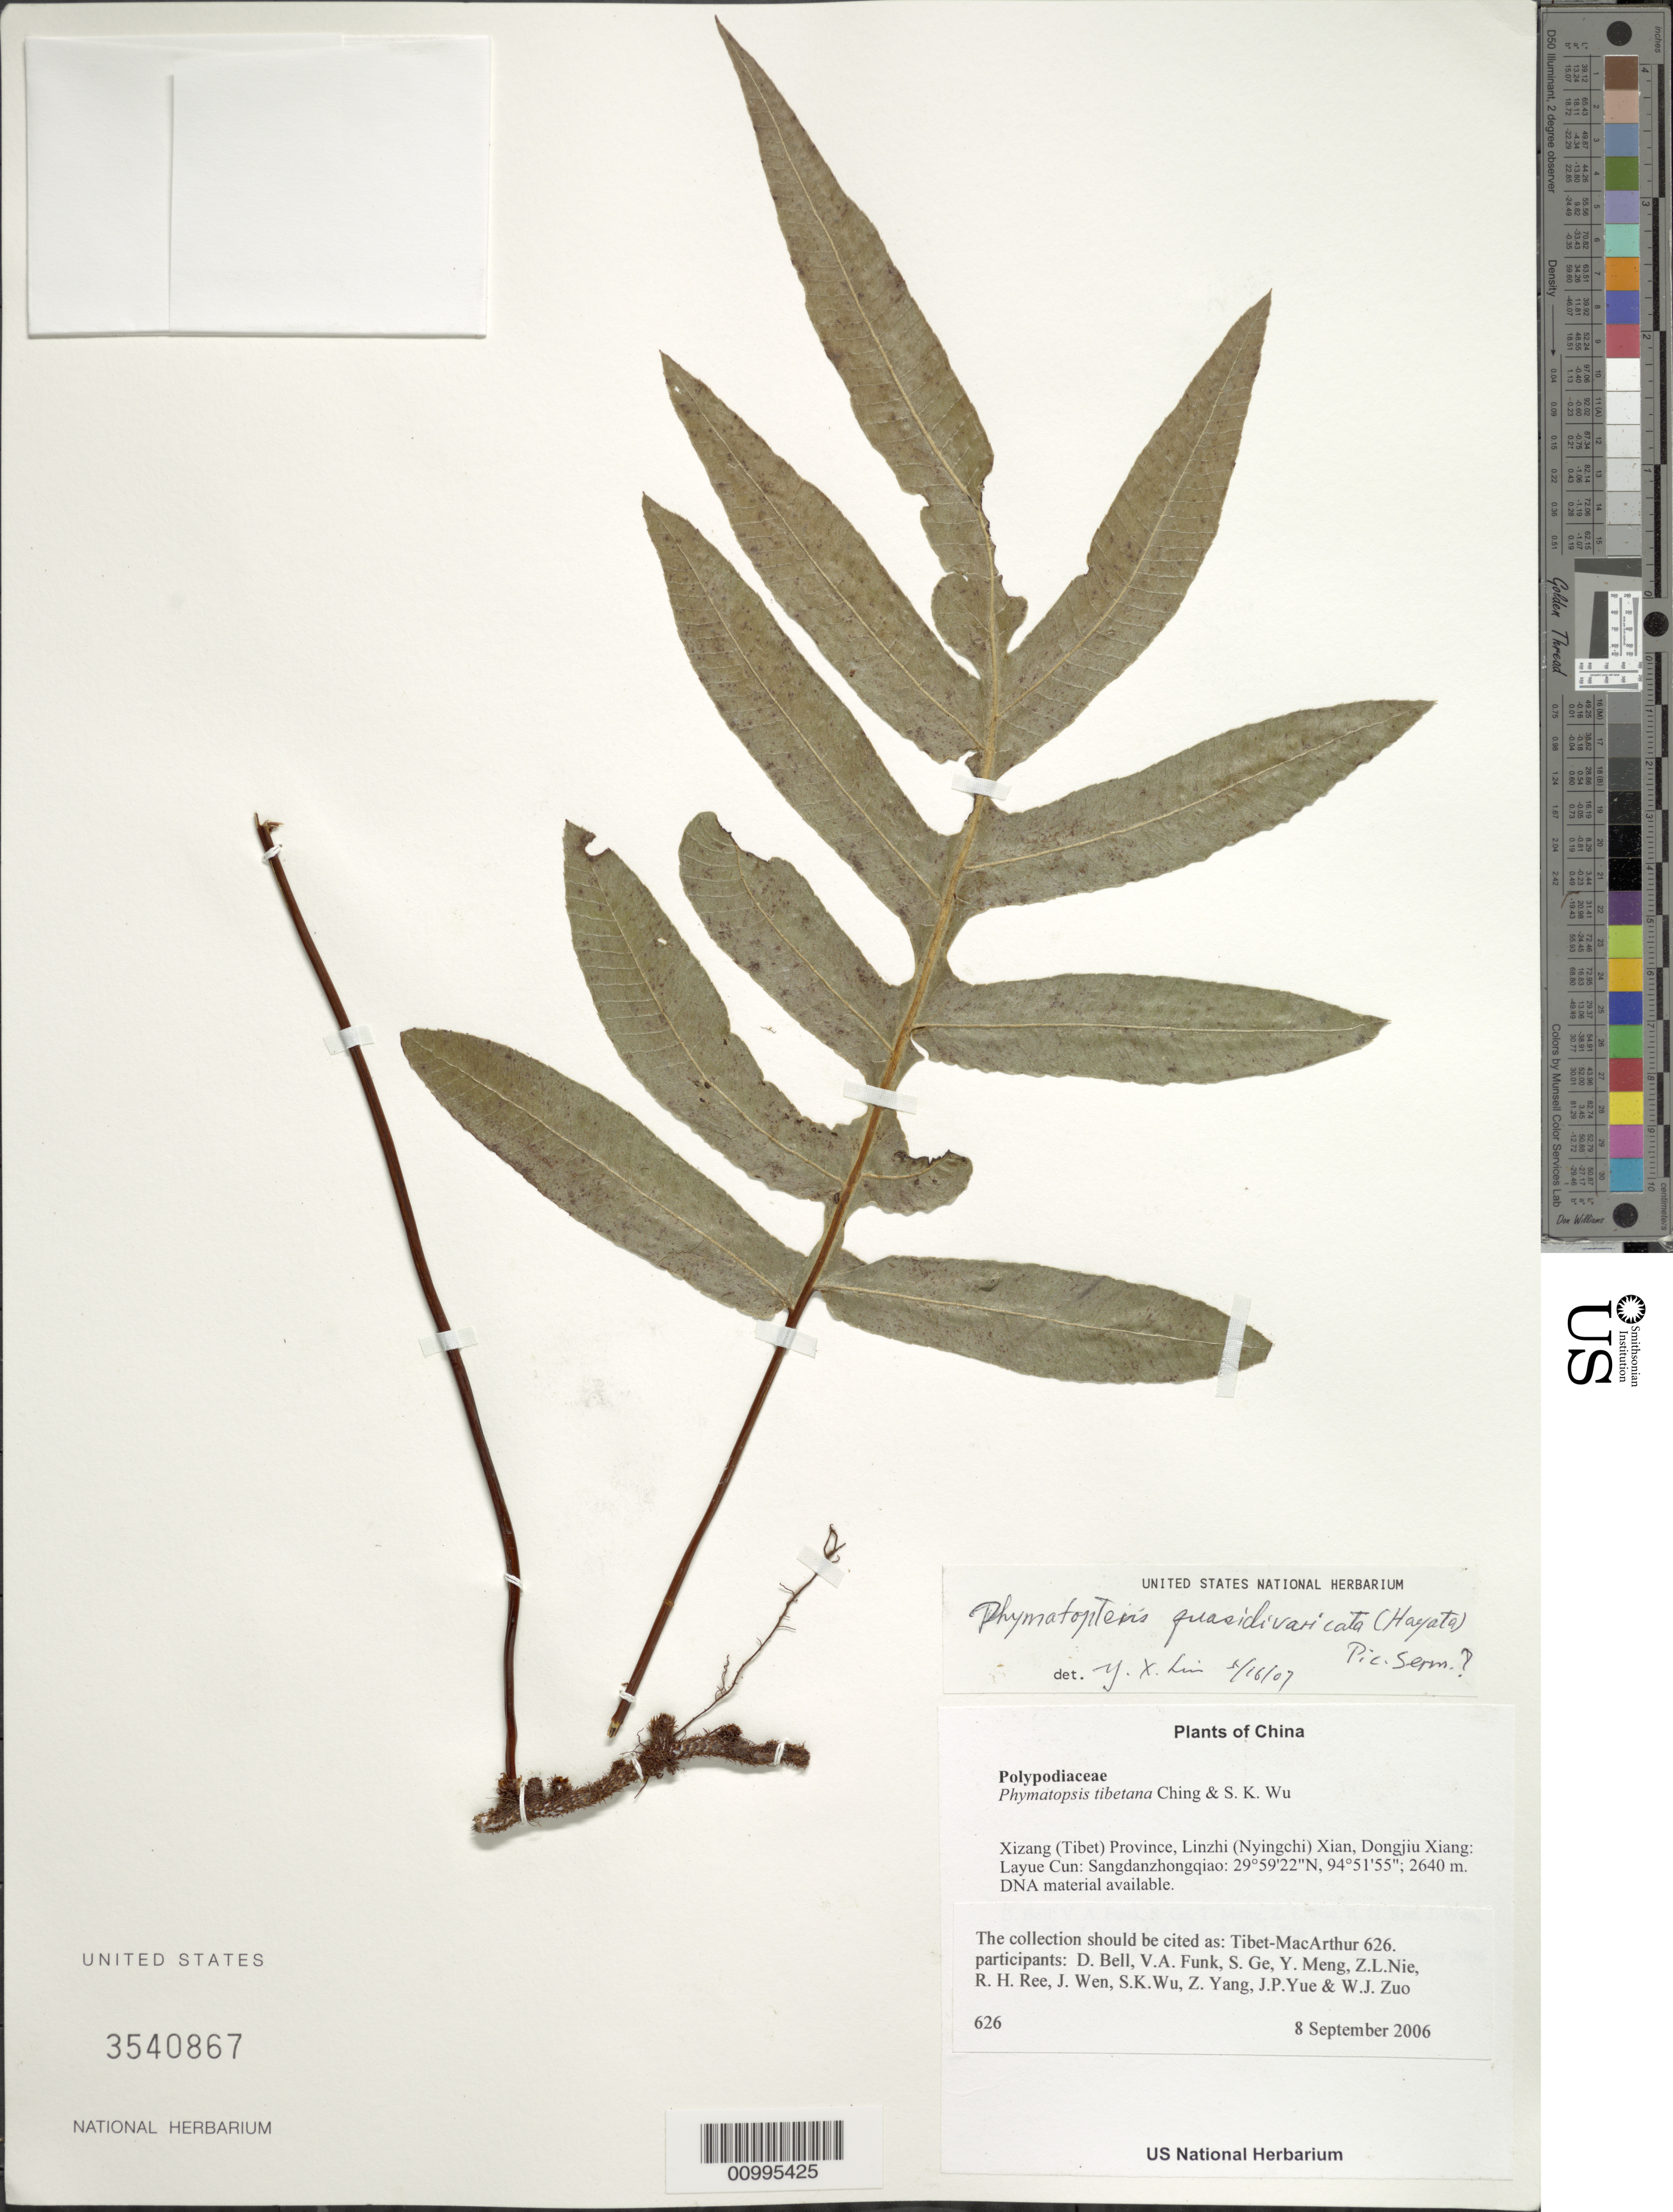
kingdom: Plantae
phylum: Tracheophyta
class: Polypodiopsida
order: Polypodiales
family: Polypodiaceae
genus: Selliguea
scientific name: Selliguea quasidivaricata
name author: (Hayata) H. Ohashi & K. Ohashi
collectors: Tibet-MacArthur, D. A. Bell, V. Funk, S. Ge, Y. Meng, Z. Nie, R. Ree, J. Wen, S. K. Wu, Z. Yang, J. Yue & W. Zuo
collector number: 626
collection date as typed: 08 Sep 2006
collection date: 2006-09-08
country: China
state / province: Xizang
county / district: Linzhi (Nyingchi) Xian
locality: Dongjiu Xiang: Layue Cun: Sangdanzhongqiao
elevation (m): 2640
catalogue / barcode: US 3540687